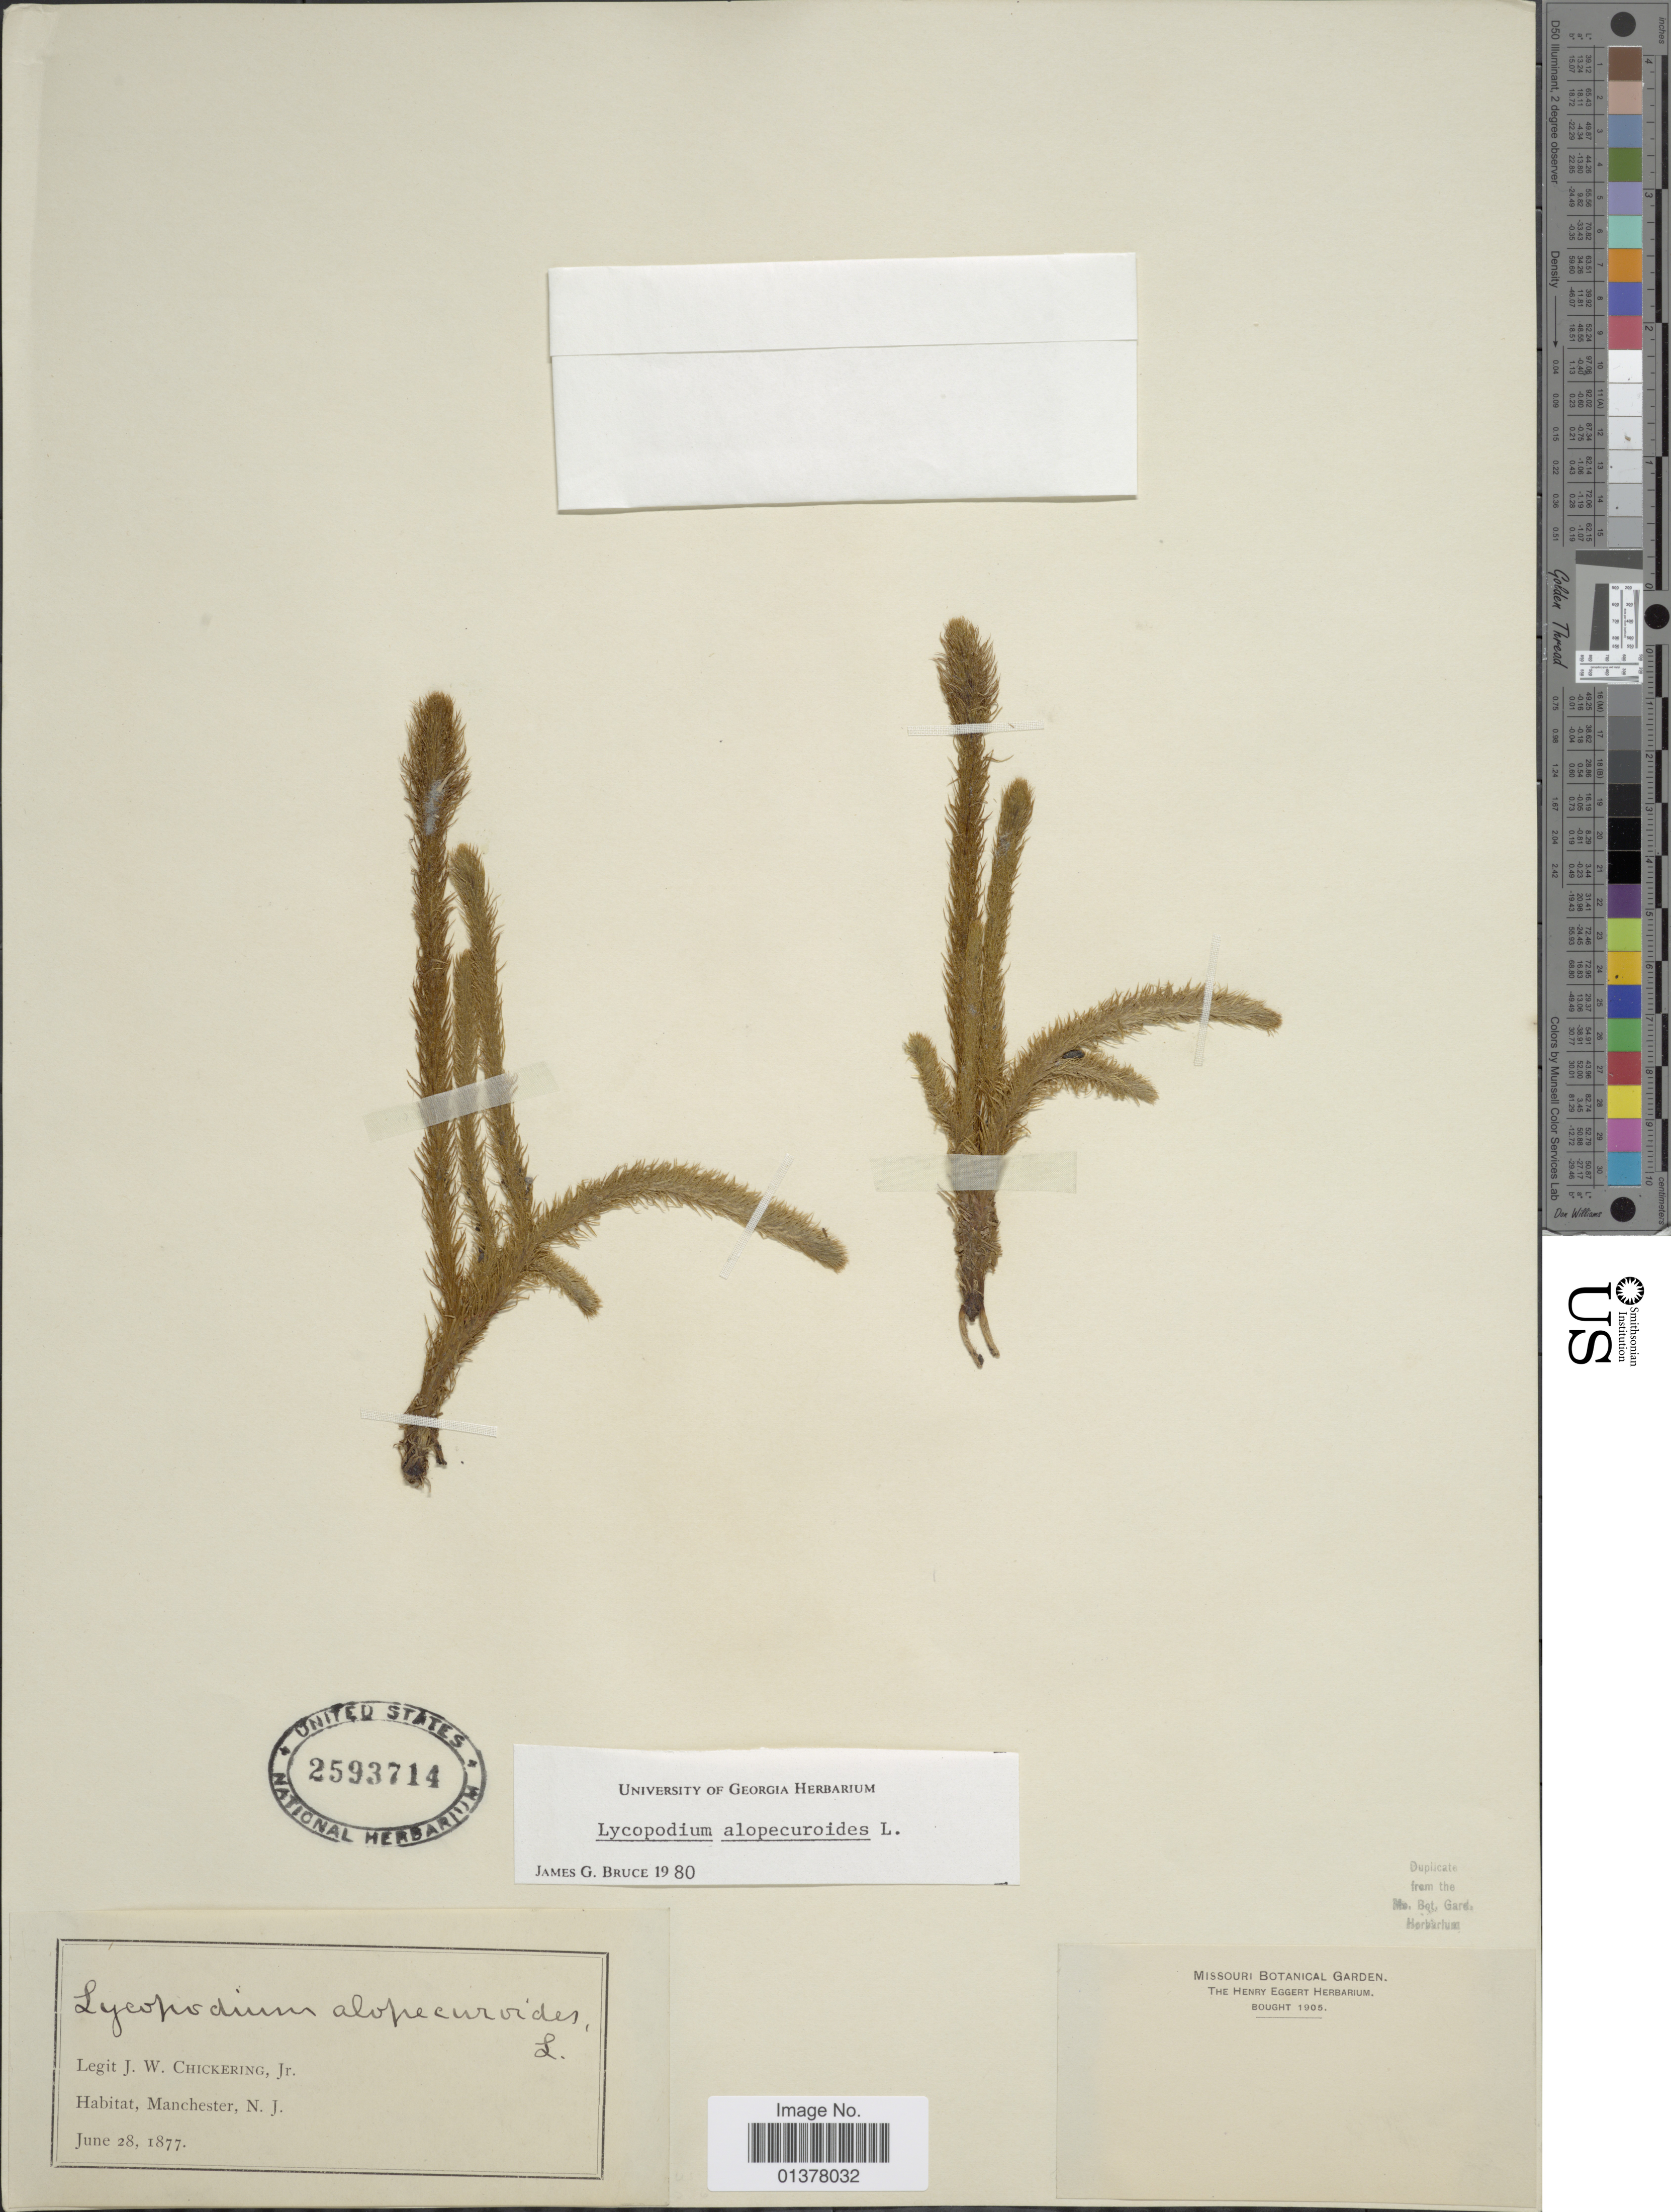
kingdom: Plantae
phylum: Tracheophyta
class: Lycopodiopsida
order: Lycopodiales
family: Lycopodiaceae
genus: Lycopodiella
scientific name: Lycopodiella alopecuroides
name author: (L.) Cranfill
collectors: J. W. Chickering Jr.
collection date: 1877-06-28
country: United States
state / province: New Jersey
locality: Manchester, N.J.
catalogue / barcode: US 2593714